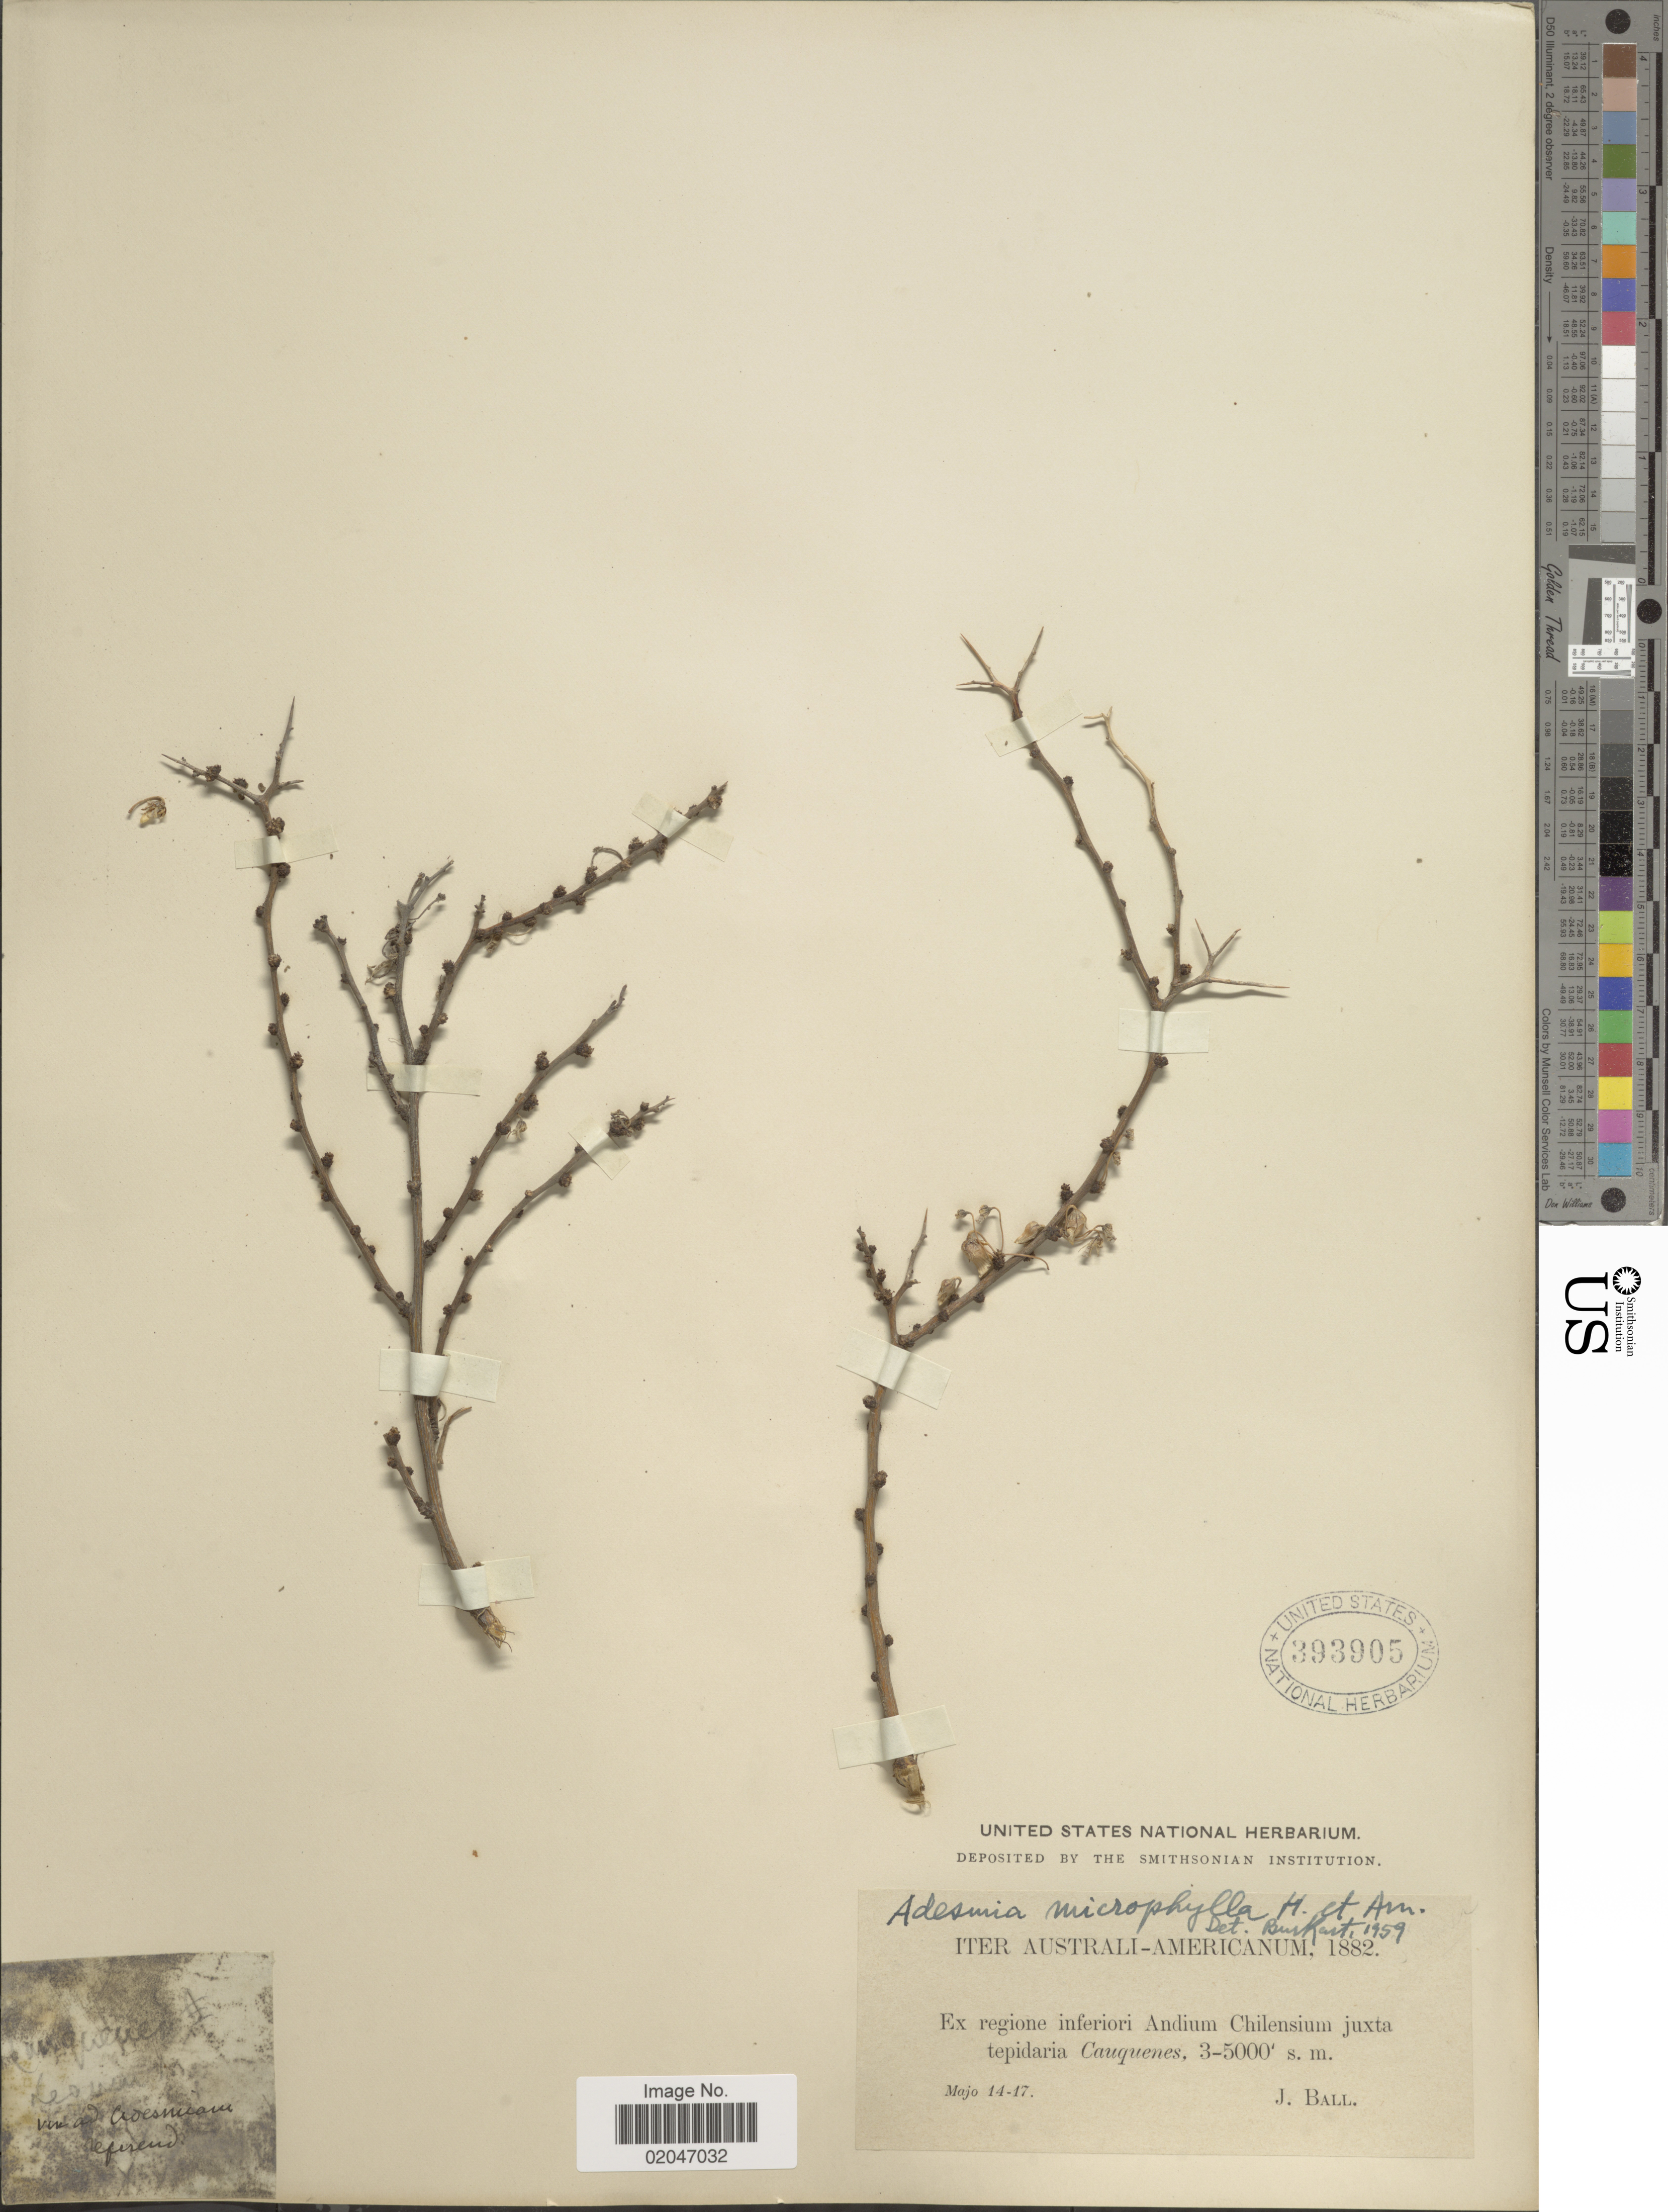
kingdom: Plantae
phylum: Tracheophyta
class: Magnoliopsida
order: Fabales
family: Fabaceae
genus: Adesmia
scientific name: Adesmia microphylla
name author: Hook. & Arn.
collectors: J. Ball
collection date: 1882-05-14/1882-05-17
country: Chile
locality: Iter Austral-Americanum, ex regione inferiori Andium Chilensium juxta tepidaria Cauquenes.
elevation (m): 3000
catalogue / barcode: US 393905